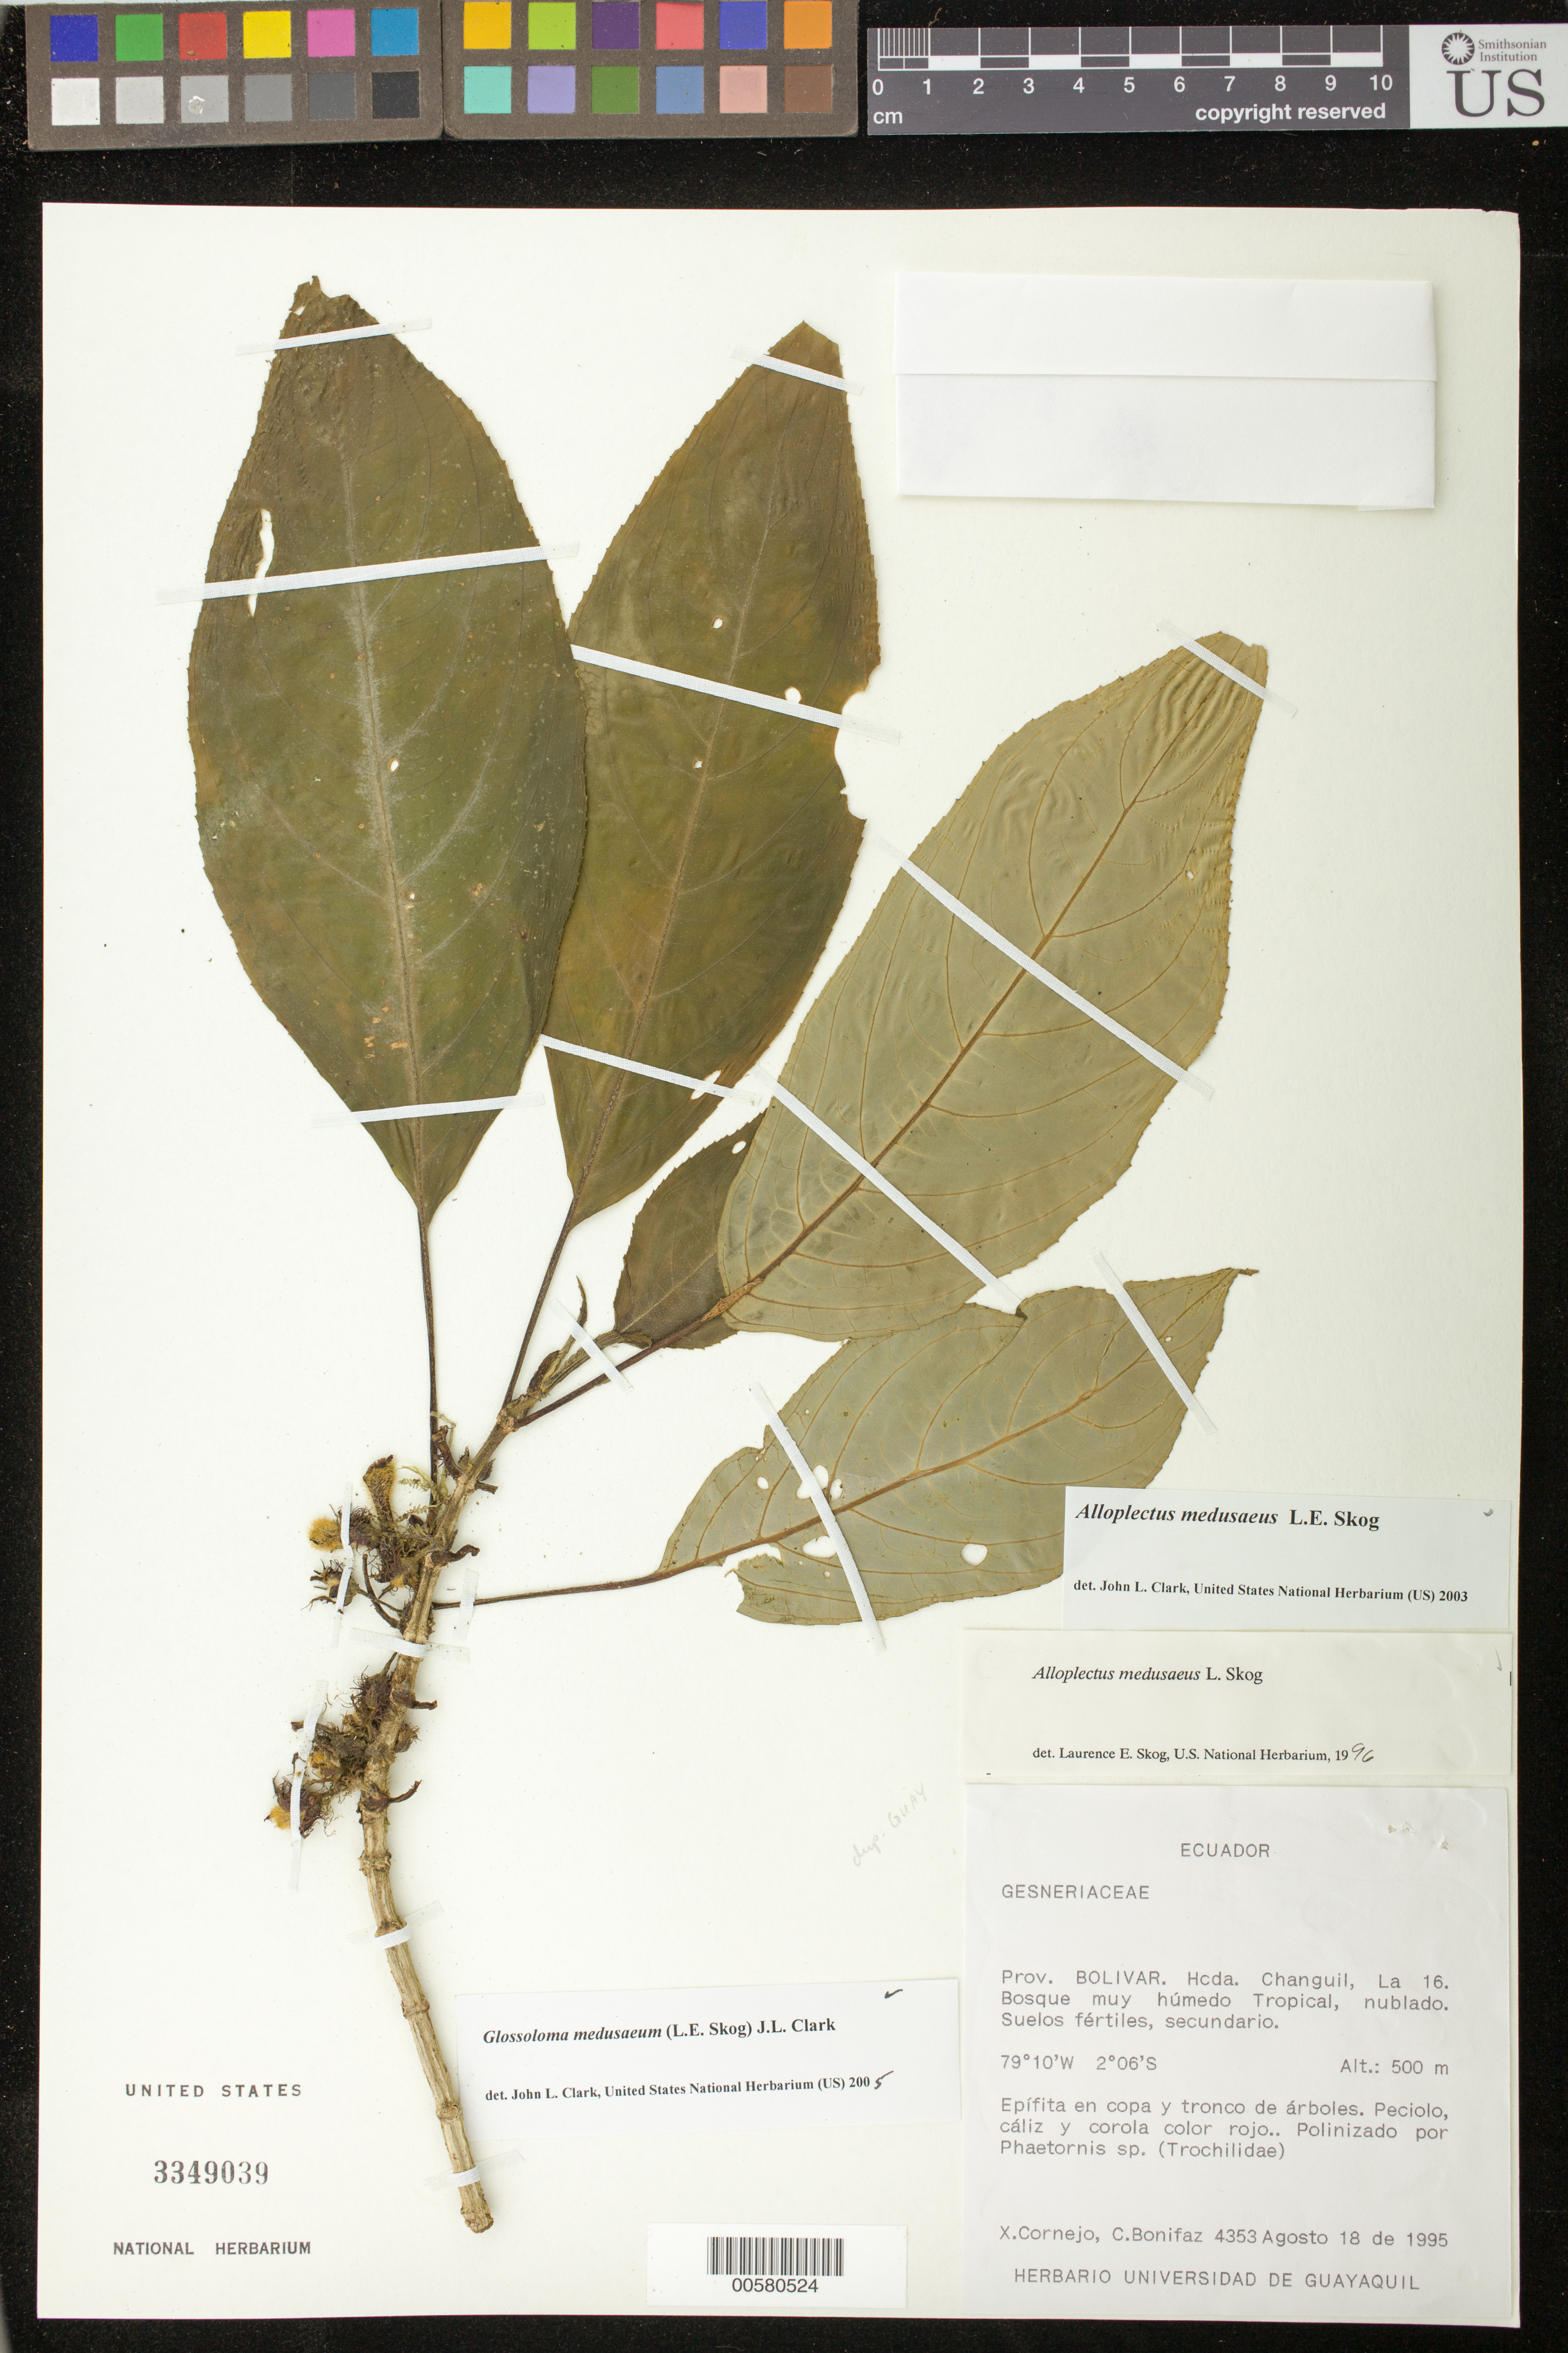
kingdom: Plantae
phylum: Tracheophyta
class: Magnoliopsida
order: Lamiales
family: Gesneriaceae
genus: Glossoloma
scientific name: Glossoloma medusaeum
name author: (L.E. Skog) J.L. Clark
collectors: X. F. Cornejo & C. Bonifaz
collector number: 4353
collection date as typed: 18 Aug 1995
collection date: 1995-08-18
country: Ecuador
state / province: Bolivar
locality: Hcda. Changuil, La 16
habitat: Bosque muy húmedo tropical, nublado; suelos fértiles, secundario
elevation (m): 500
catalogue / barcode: US 3349039